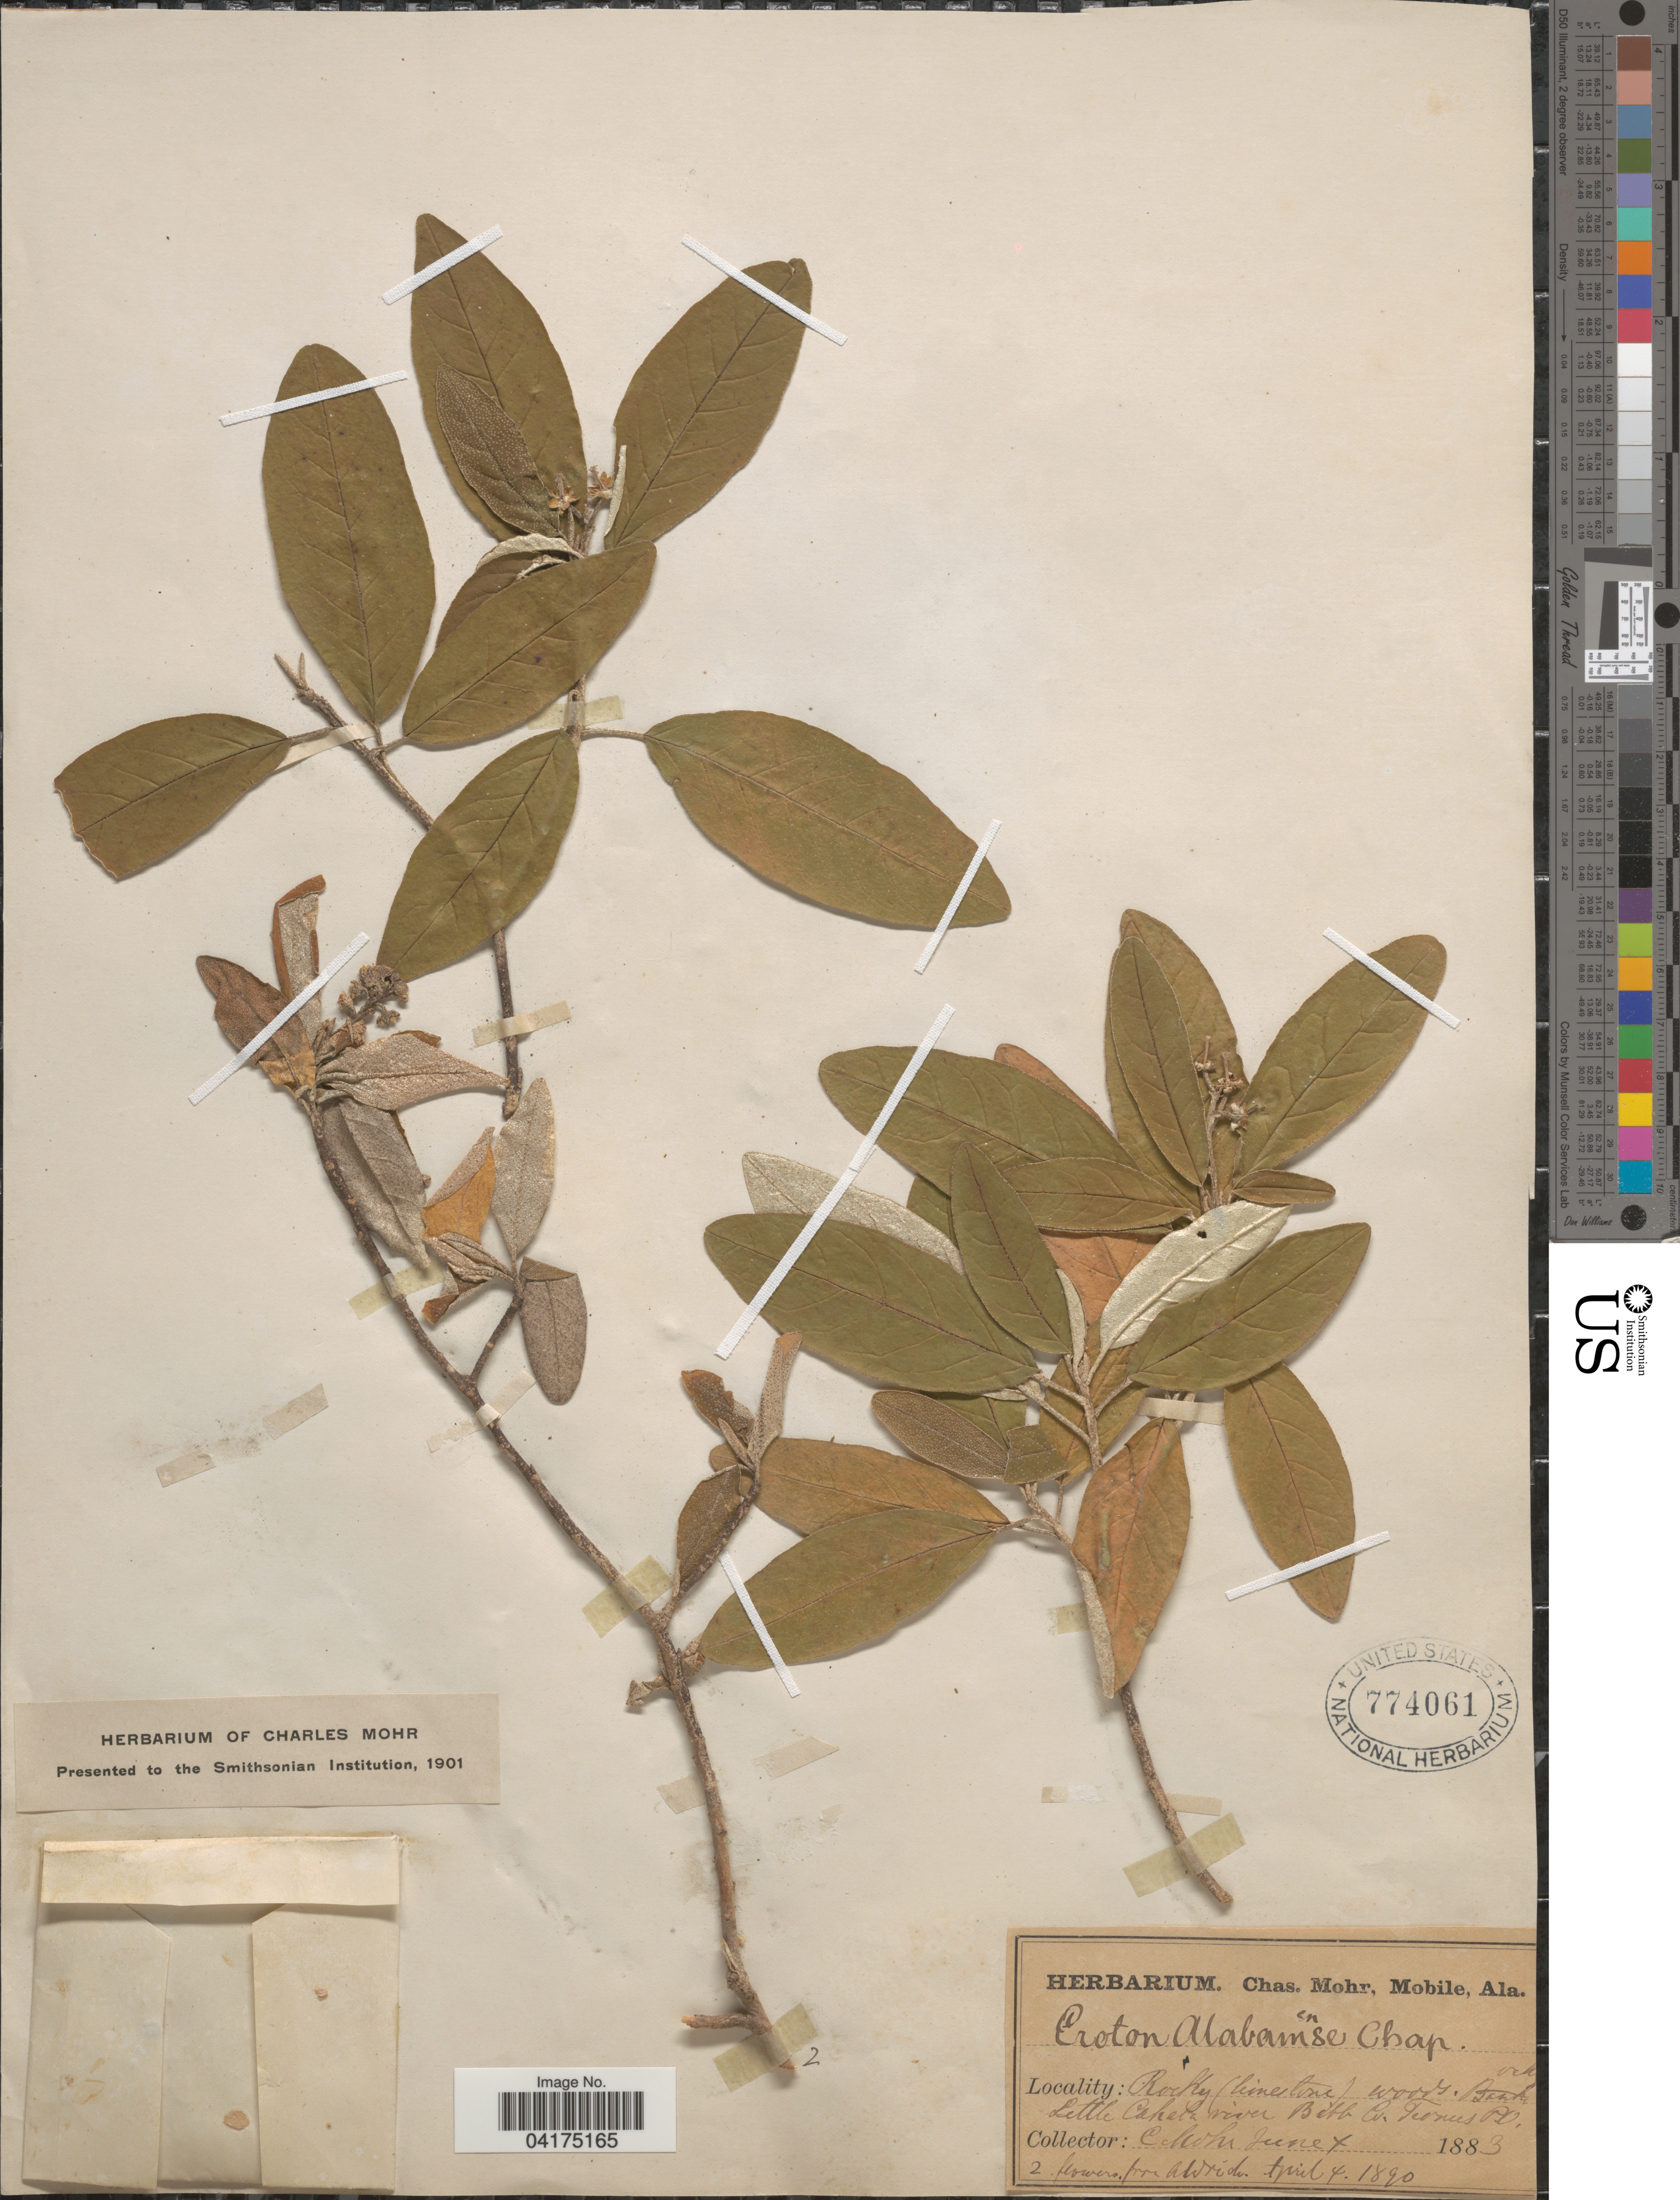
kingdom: Plantae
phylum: Tracheophyta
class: Magnoliopsida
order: Malpighiales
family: Euphorbiaceae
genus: Croton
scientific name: Croton alabamensis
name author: E.A. Sm. ex Chapm.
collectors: Mohr, C. T. (herbarium)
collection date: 1883-06-04/1890-04-04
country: United States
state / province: Alabama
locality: Little Cahaba river. Bibb Co.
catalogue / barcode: US 774061